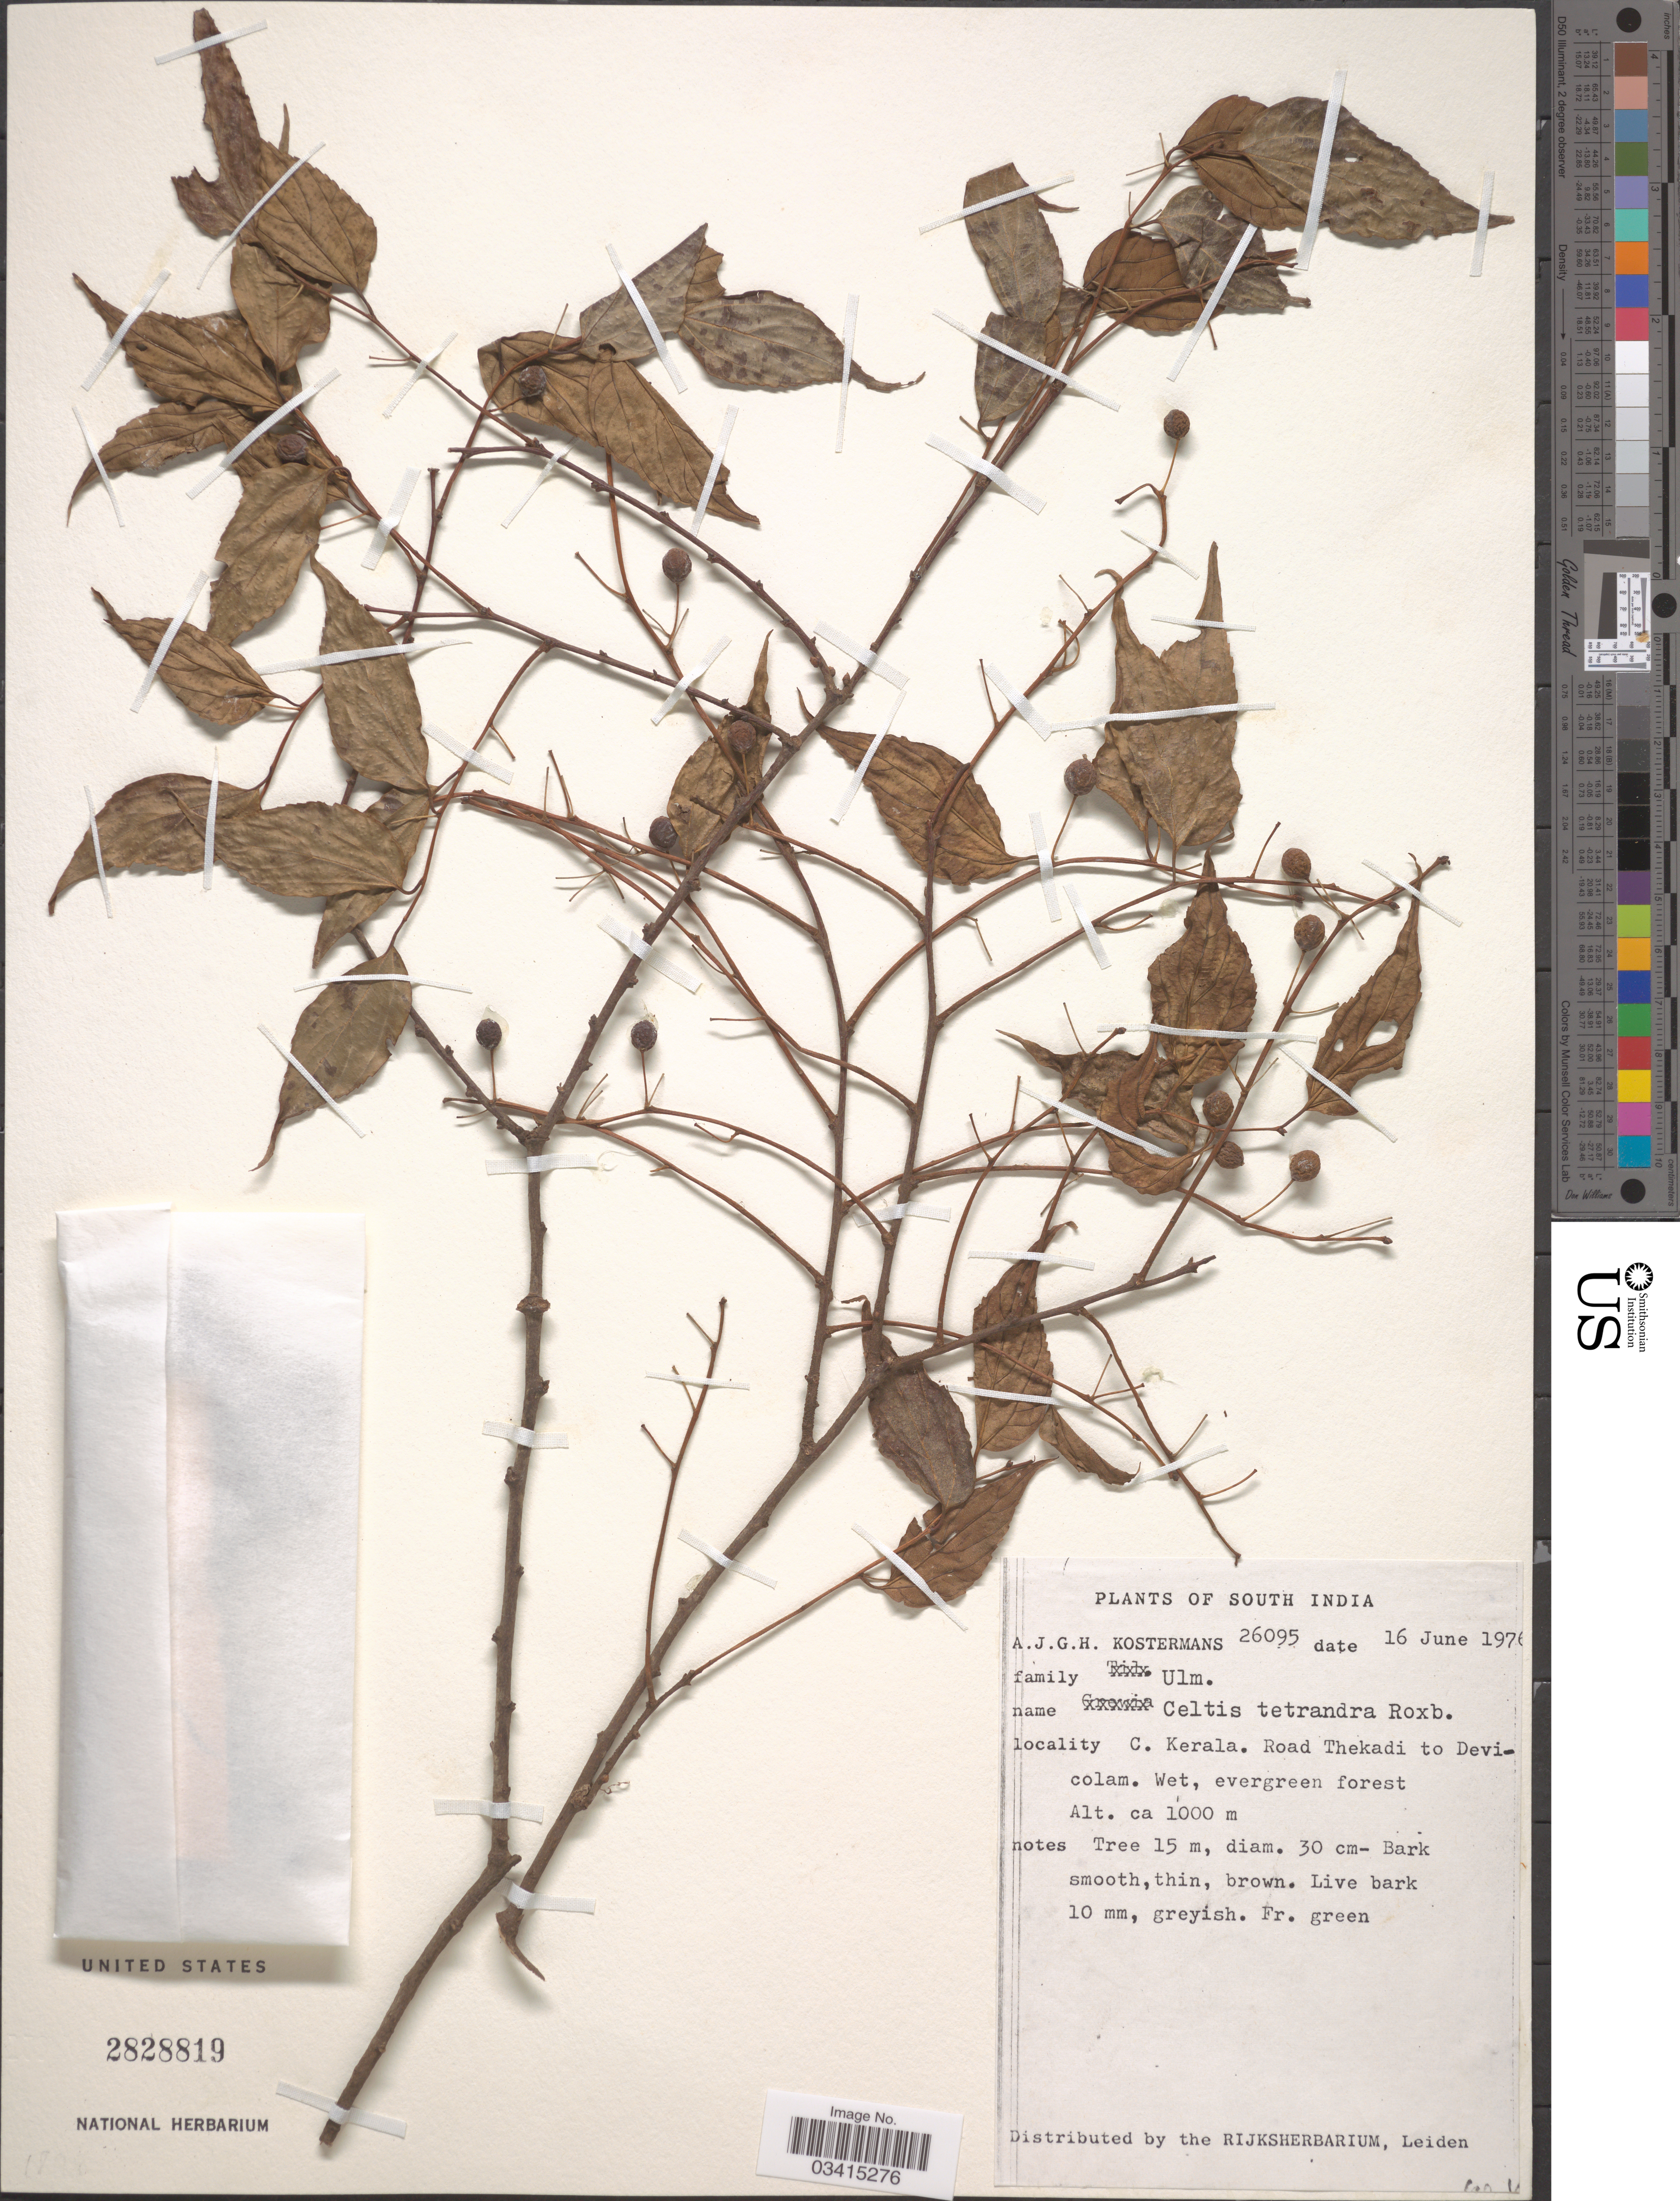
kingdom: Plantae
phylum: Tracheophyta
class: Magnoliopsida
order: Rosales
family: Cannabaceae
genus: Celtis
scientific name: Celtis tetrandra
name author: Roxb.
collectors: A. J. G. Kostermans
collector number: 26095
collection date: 1976-06-16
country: India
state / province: Kerala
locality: South India. C. Kerala. Road Thekadi to Devicolam.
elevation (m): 1000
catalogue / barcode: US 2828819